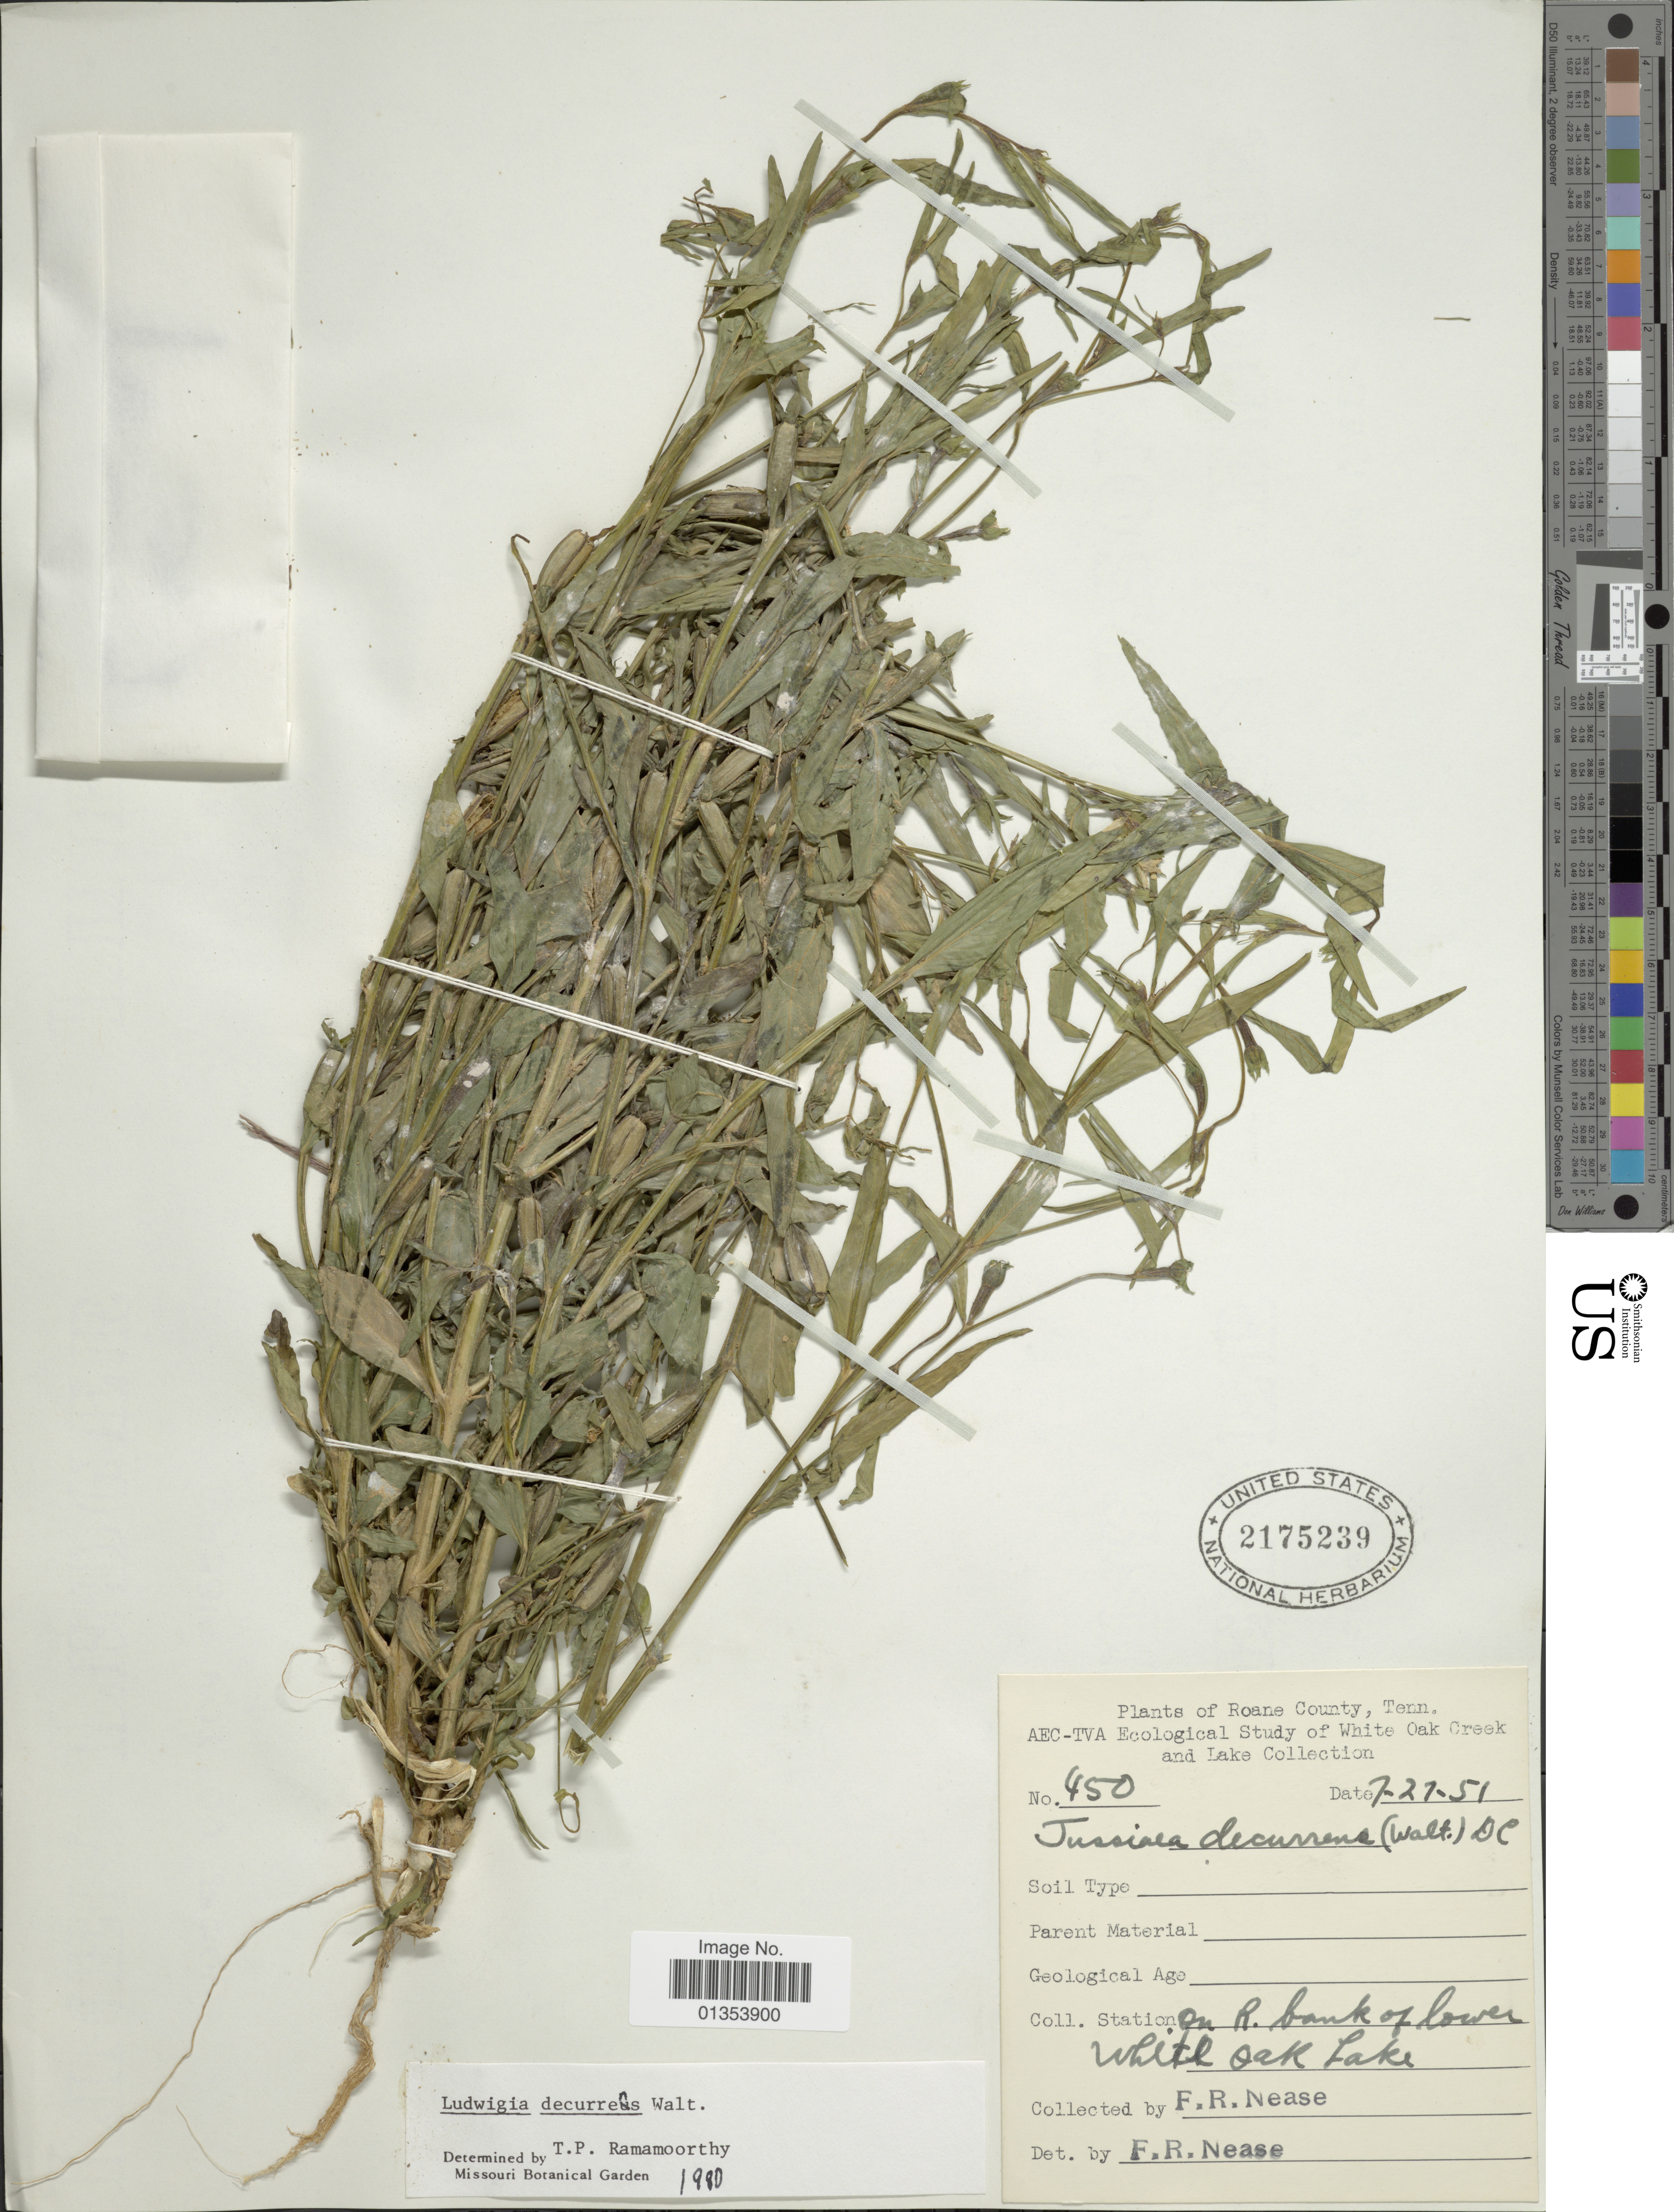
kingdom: Plantae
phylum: Tracheophyta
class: Magnoliopsida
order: Myrtales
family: Onagraceae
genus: Ludwigia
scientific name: Ludwigia decurrens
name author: Walter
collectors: F. Nease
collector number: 450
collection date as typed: Transcribed d/m/y: 21/7/51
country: United States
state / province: Tennessee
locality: Roane County, On R. bank of lower white oak Lake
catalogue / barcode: US 2175239